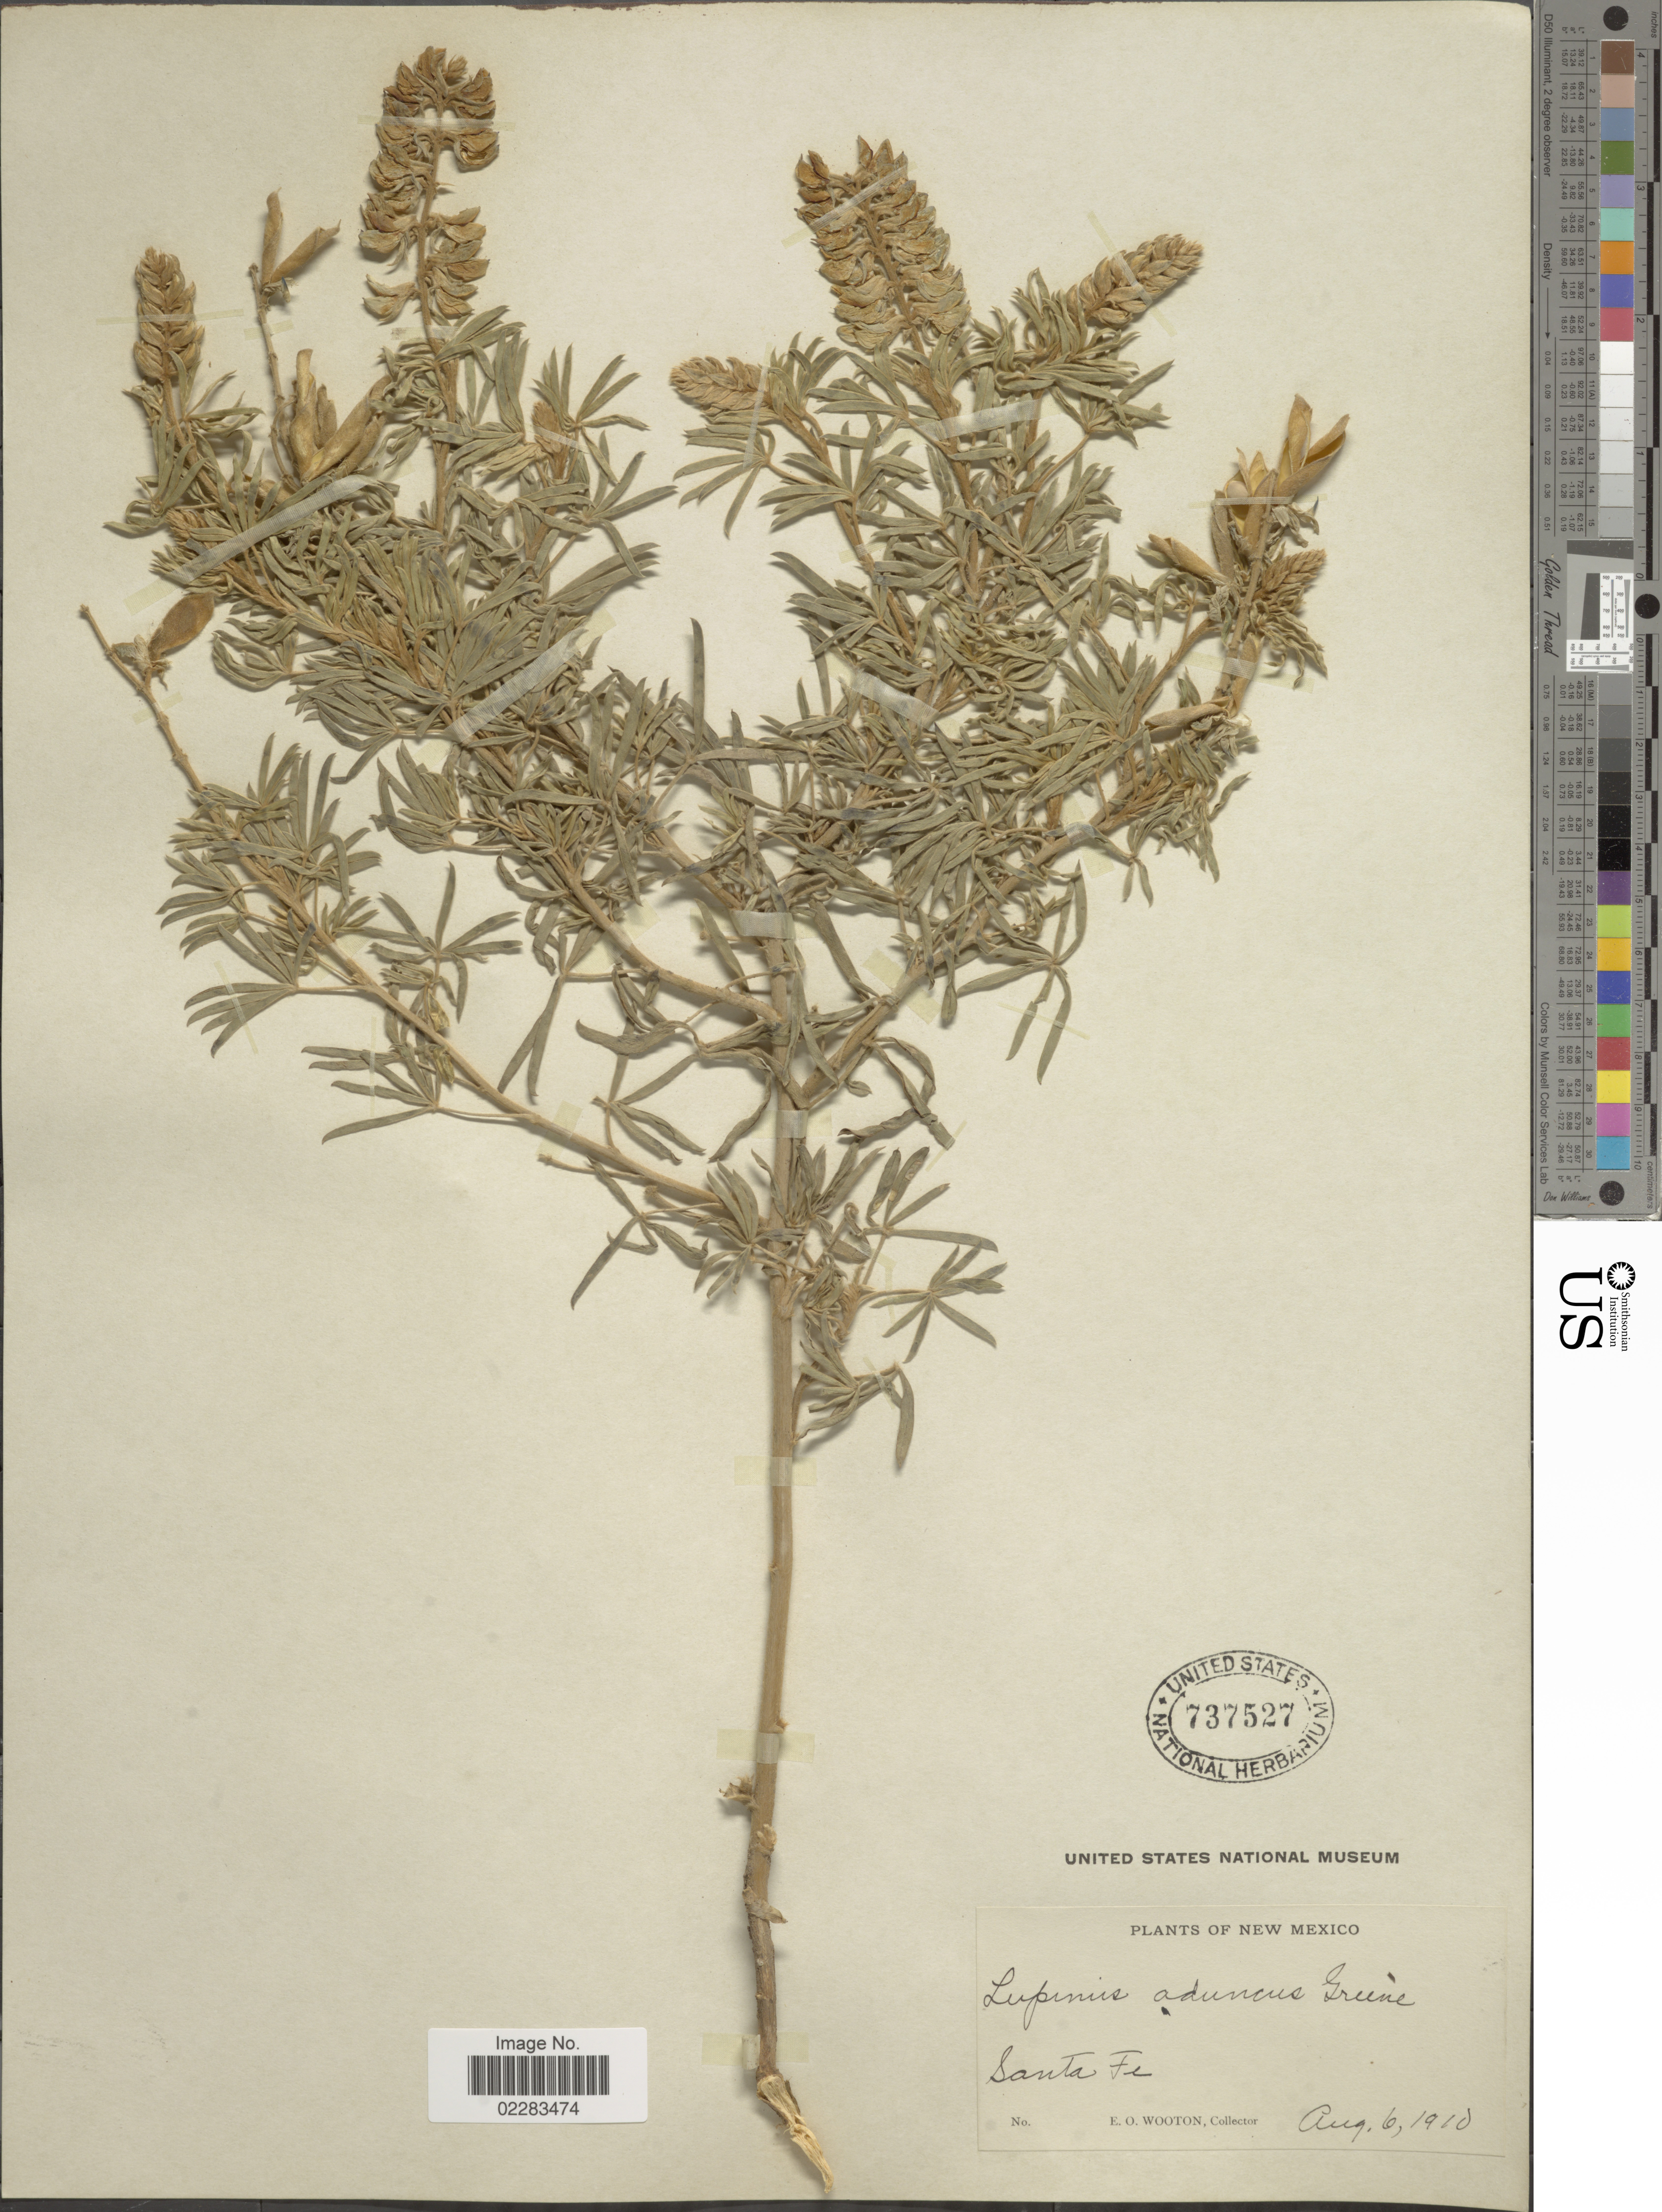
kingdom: Plantae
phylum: Tracheophyta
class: Magnoliopsida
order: Fabales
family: Fabaceae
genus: Lupinus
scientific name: Lupinus aduncus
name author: Greene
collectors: E. O. Wooton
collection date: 1910-08-06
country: United States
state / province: New Mexico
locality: Santa Fe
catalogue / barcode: US 737527